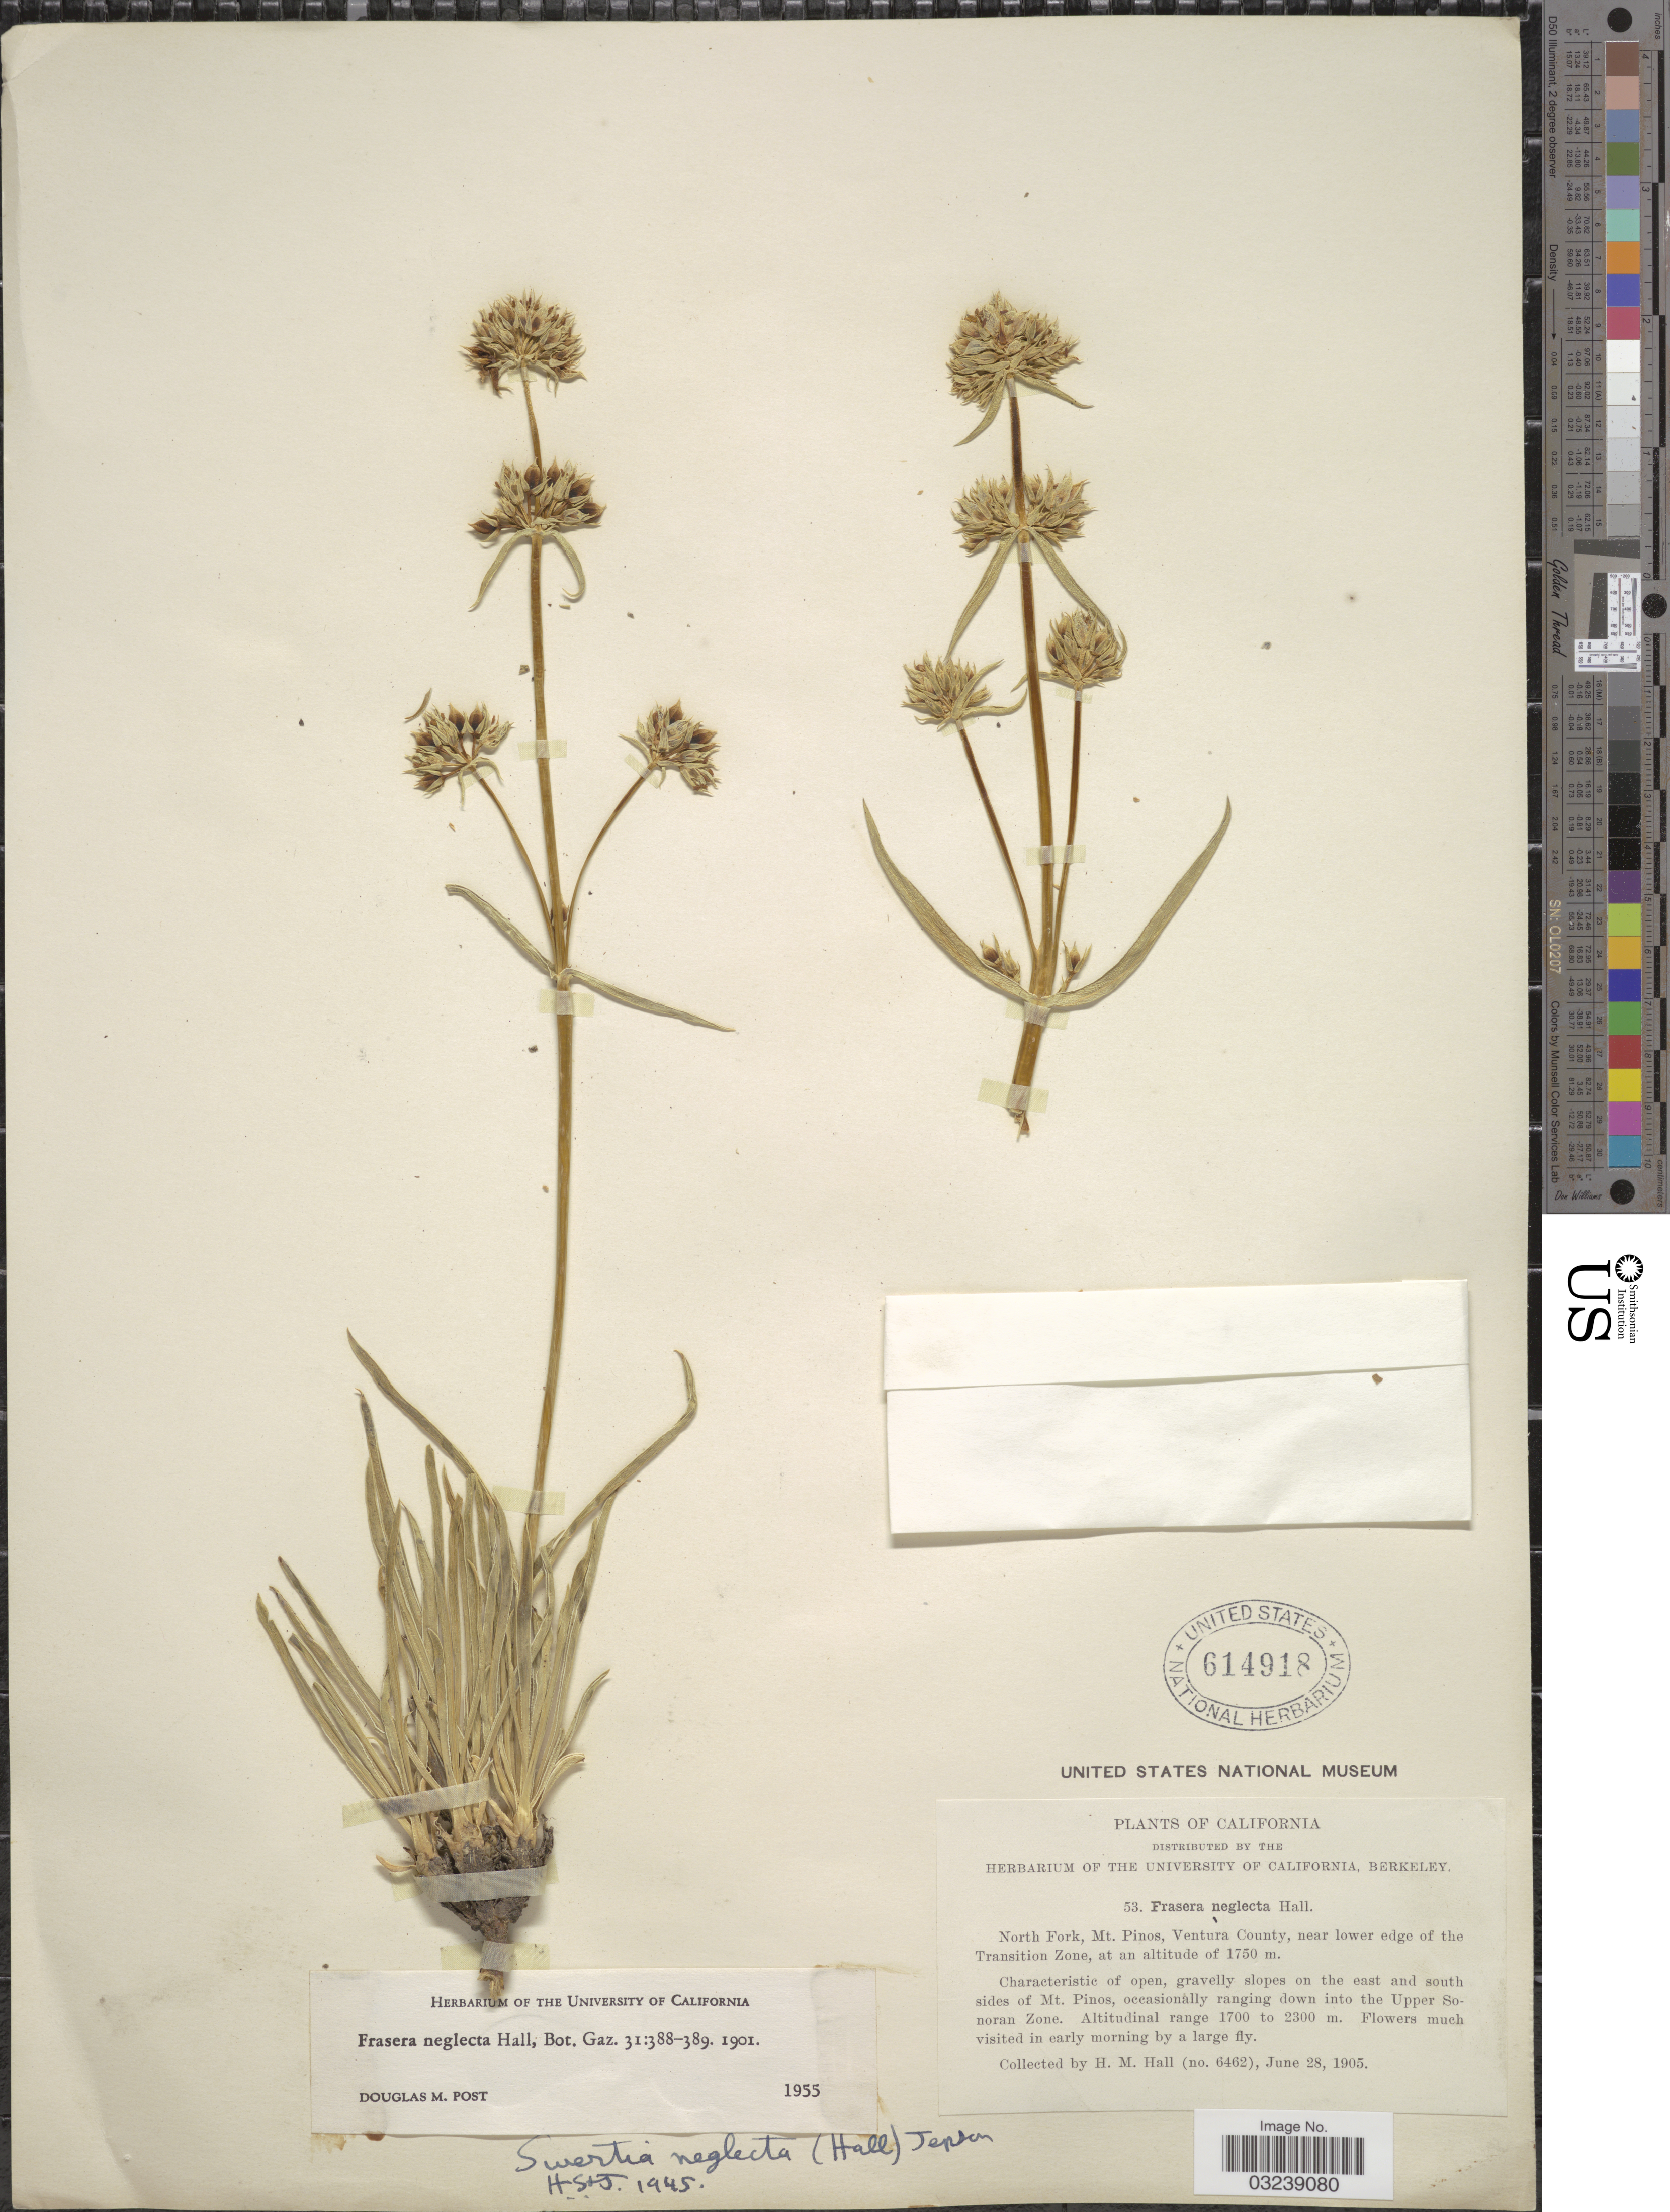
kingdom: Plantae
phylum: Tracheophyta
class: Magnoliopsida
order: Gentianales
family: Gentianaceae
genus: Frasera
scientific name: Frasera neglecta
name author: H.M. Hall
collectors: H. M. Hall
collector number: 6462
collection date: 1905-06-28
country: United States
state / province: California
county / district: Ventura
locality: North Fork, Mt. Pinos, Ventura County, near lower edge of the Transition Zone. On the east and south sides of Mt. Pinos.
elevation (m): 1750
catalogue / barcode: US 614918